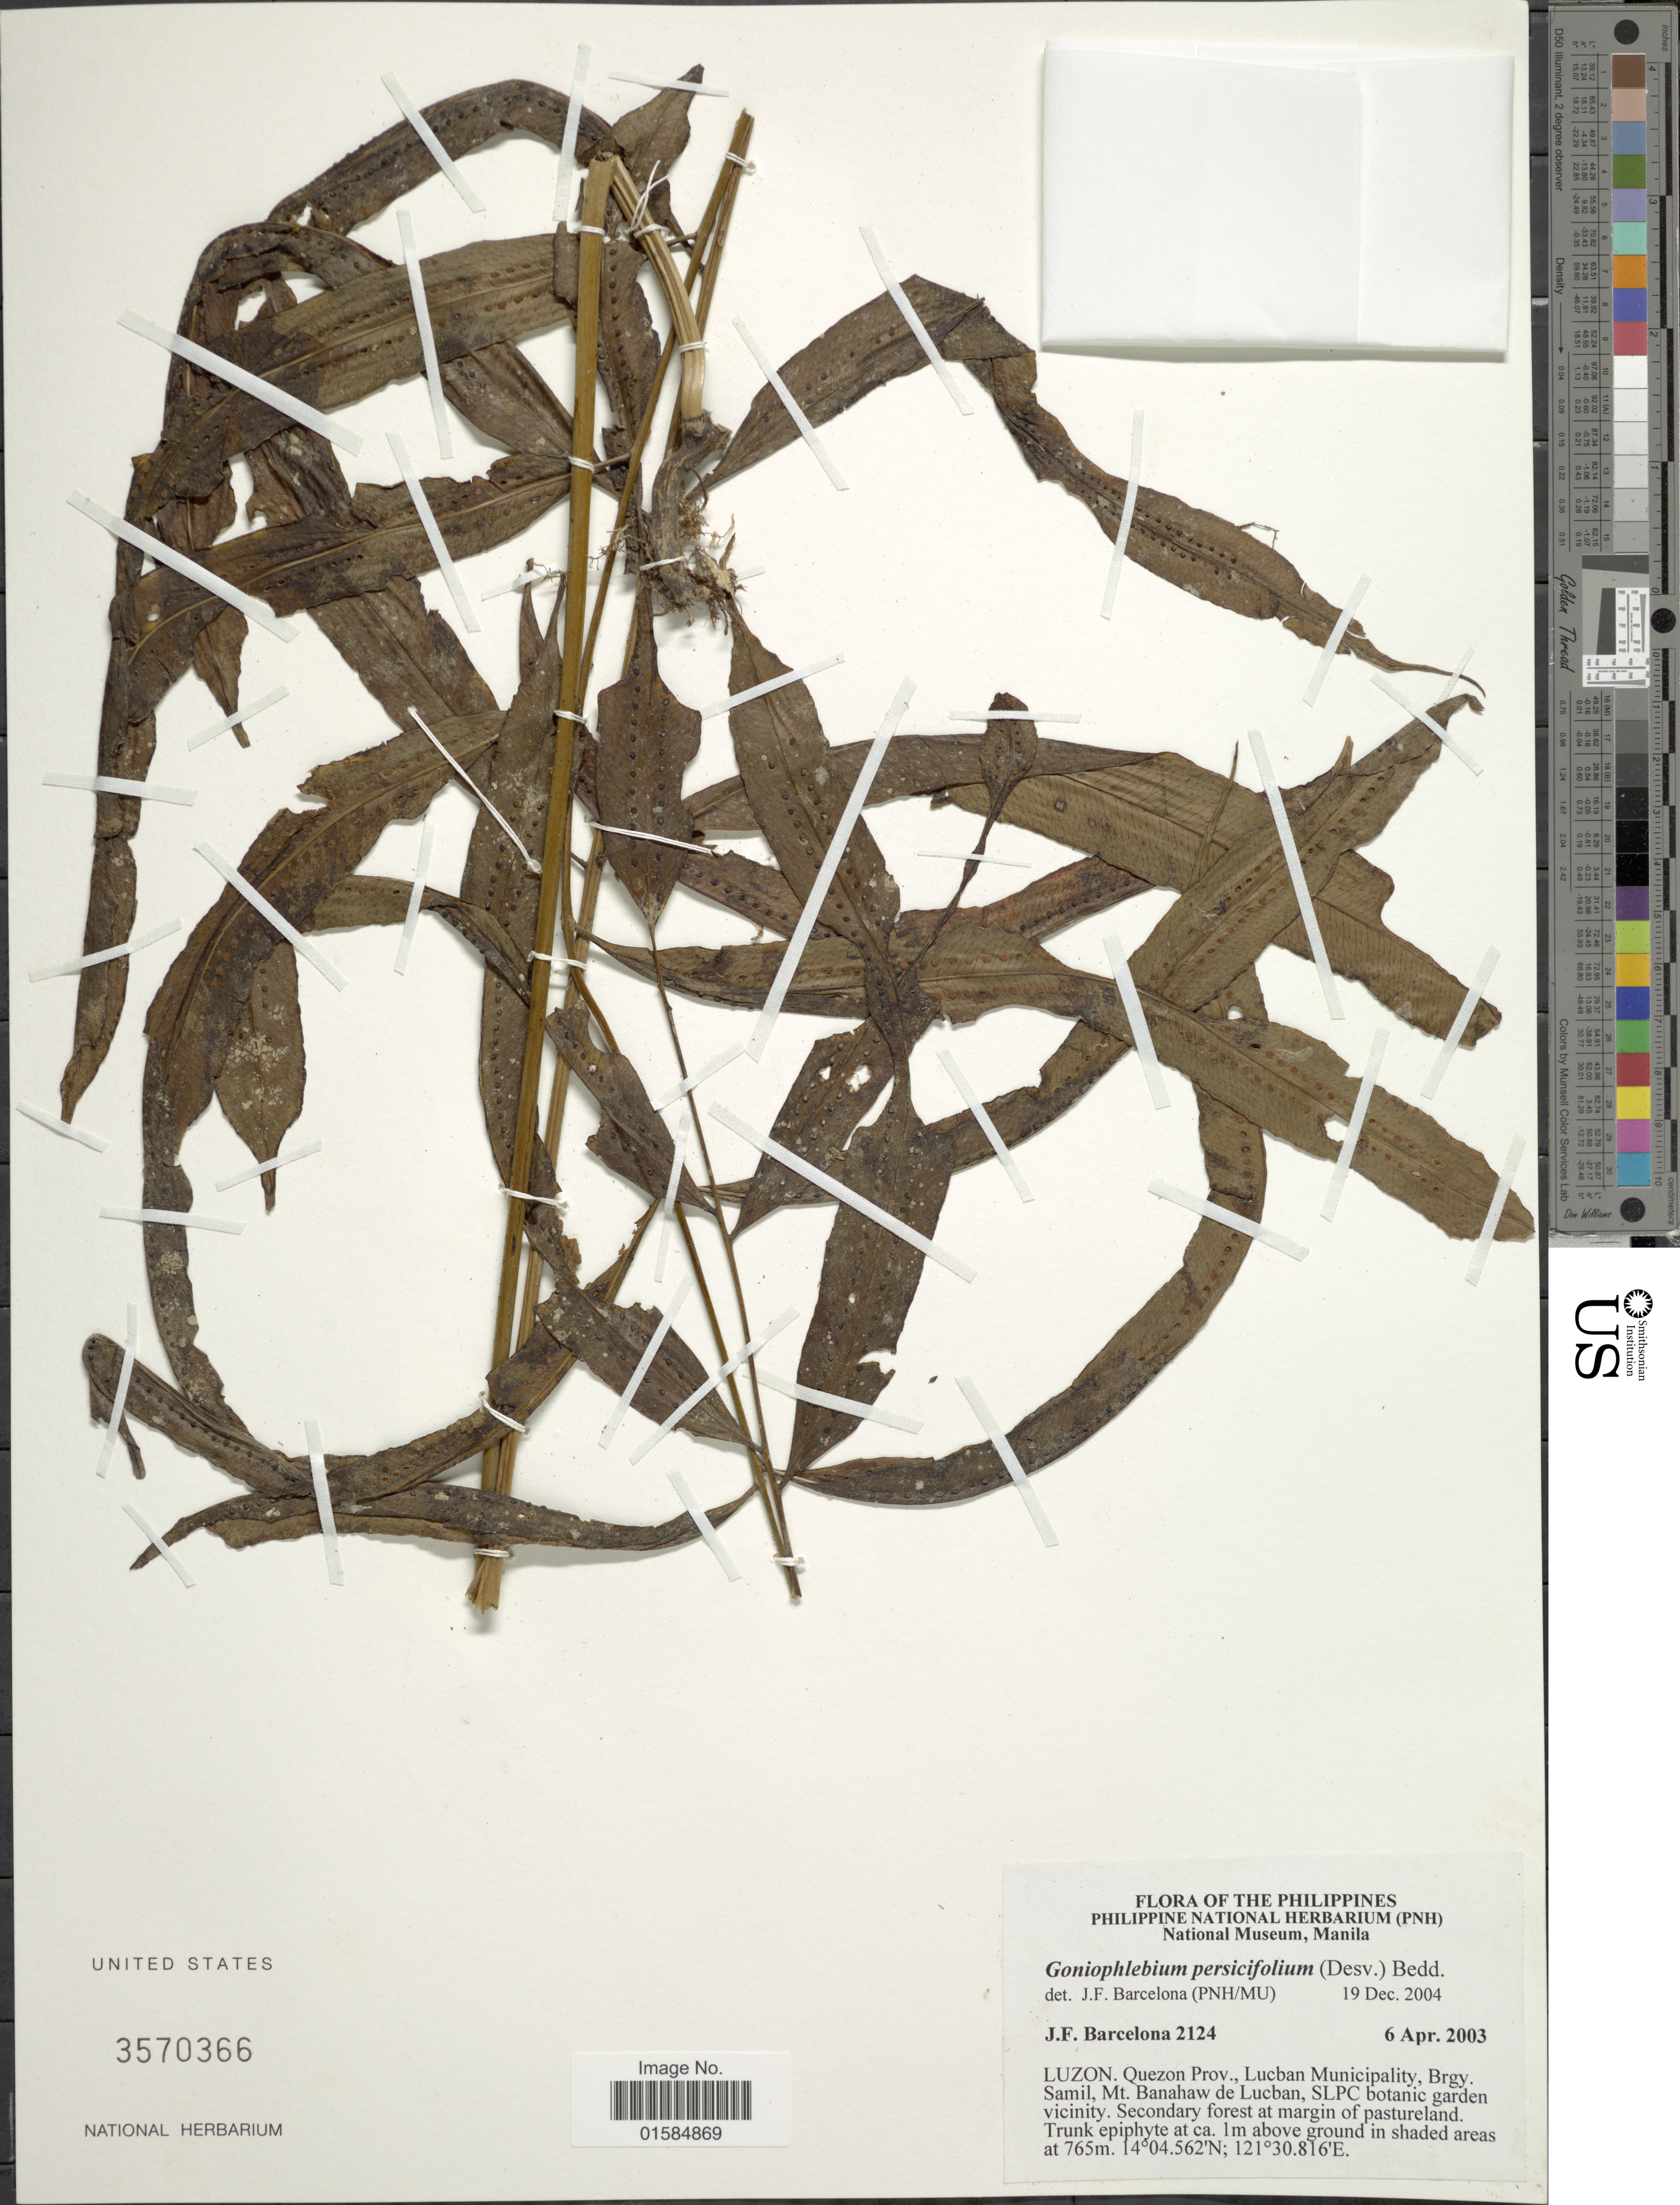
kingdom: Plantae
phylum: Tracheophyta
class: Polypodiopsida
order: Polypodiales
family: Polypodiaceae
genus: Goniophlebium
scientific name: Goniophlebium persicifolium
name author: (Desv.) Bedd.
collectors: J. F. Barcelona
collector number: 2124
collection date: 2003-04-06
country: Philippines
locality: Luzon, Quezon Prov., Kucban Municipality, Brgy. Samil, Mt. Banahaw de Lucban, SLPC botanic garden vicinity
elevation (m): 765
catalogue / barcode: US 3570366